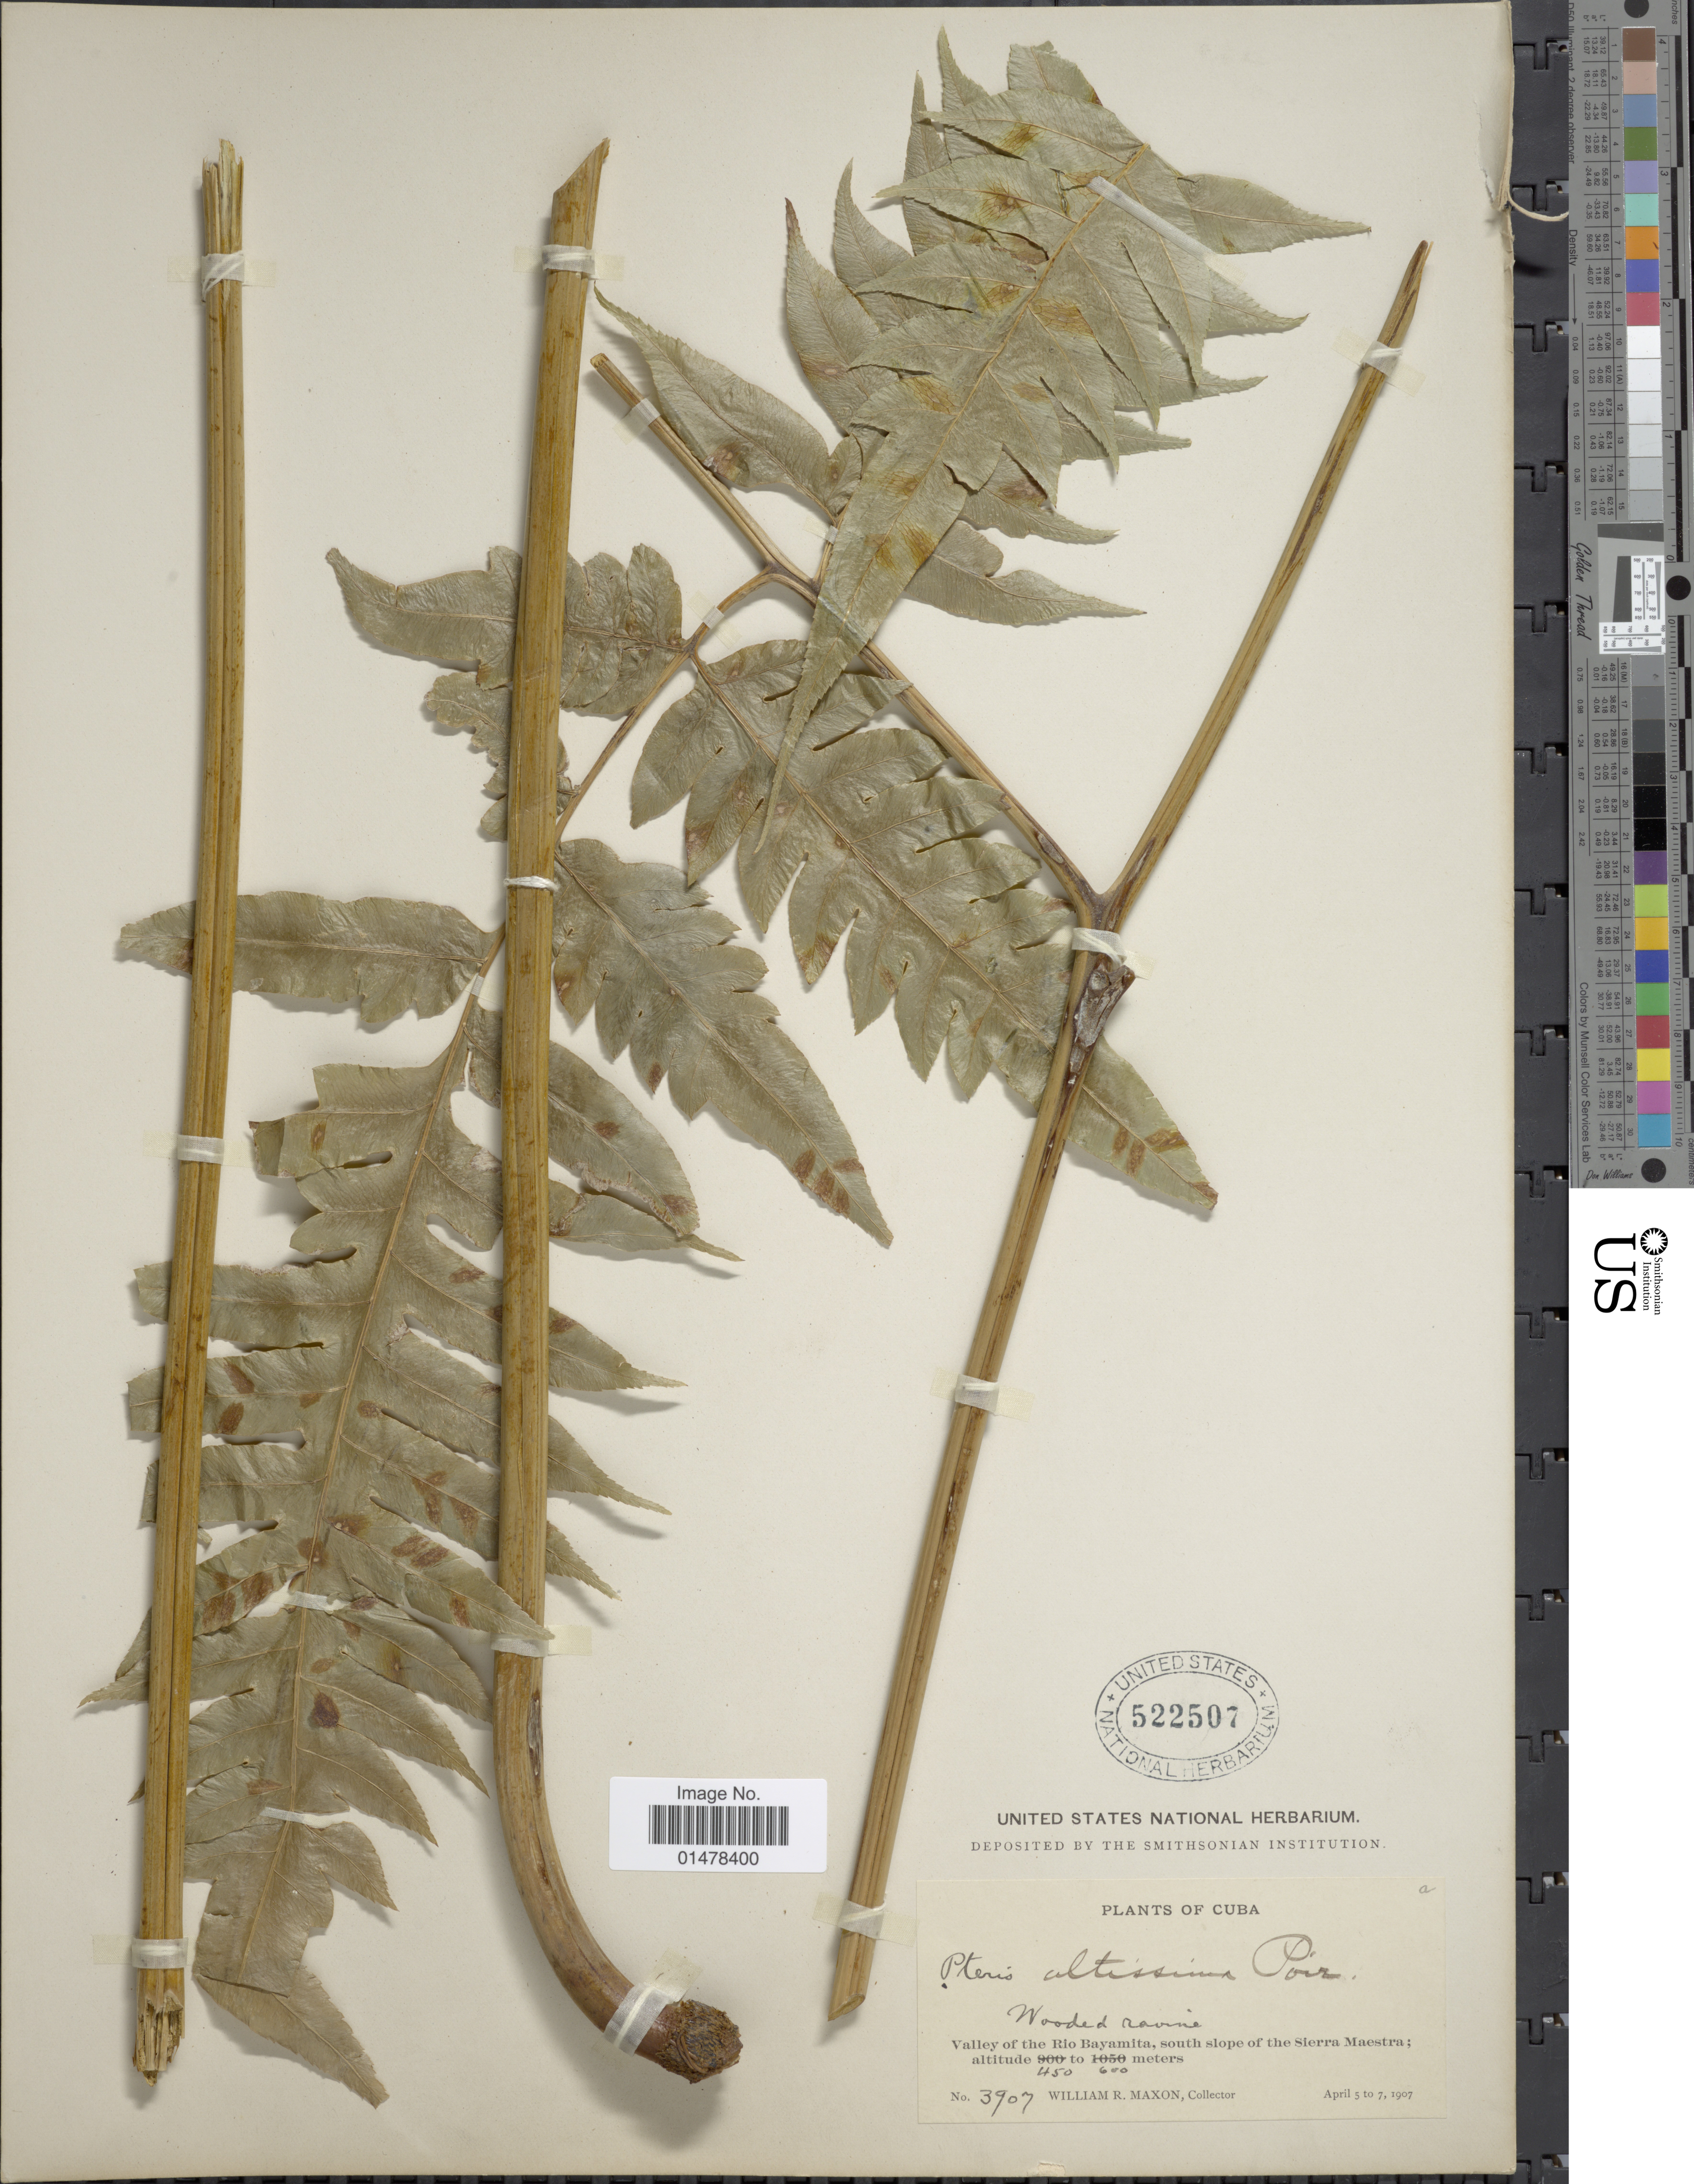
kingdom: Plantae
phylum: Tracheophyta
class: Polypodiopsida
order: Polypodiales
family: Pteridaceae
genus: Pteris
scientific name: Pteris altissima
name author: Poir.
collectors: W. R. Maxon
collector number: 3907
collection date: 1907-04-05/1907-04-07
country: Cuba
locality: Plants of Cuba, Valley of the Rio Bayamita, south slope of the Sierra Maestra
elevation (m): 450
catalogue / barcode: US 522507